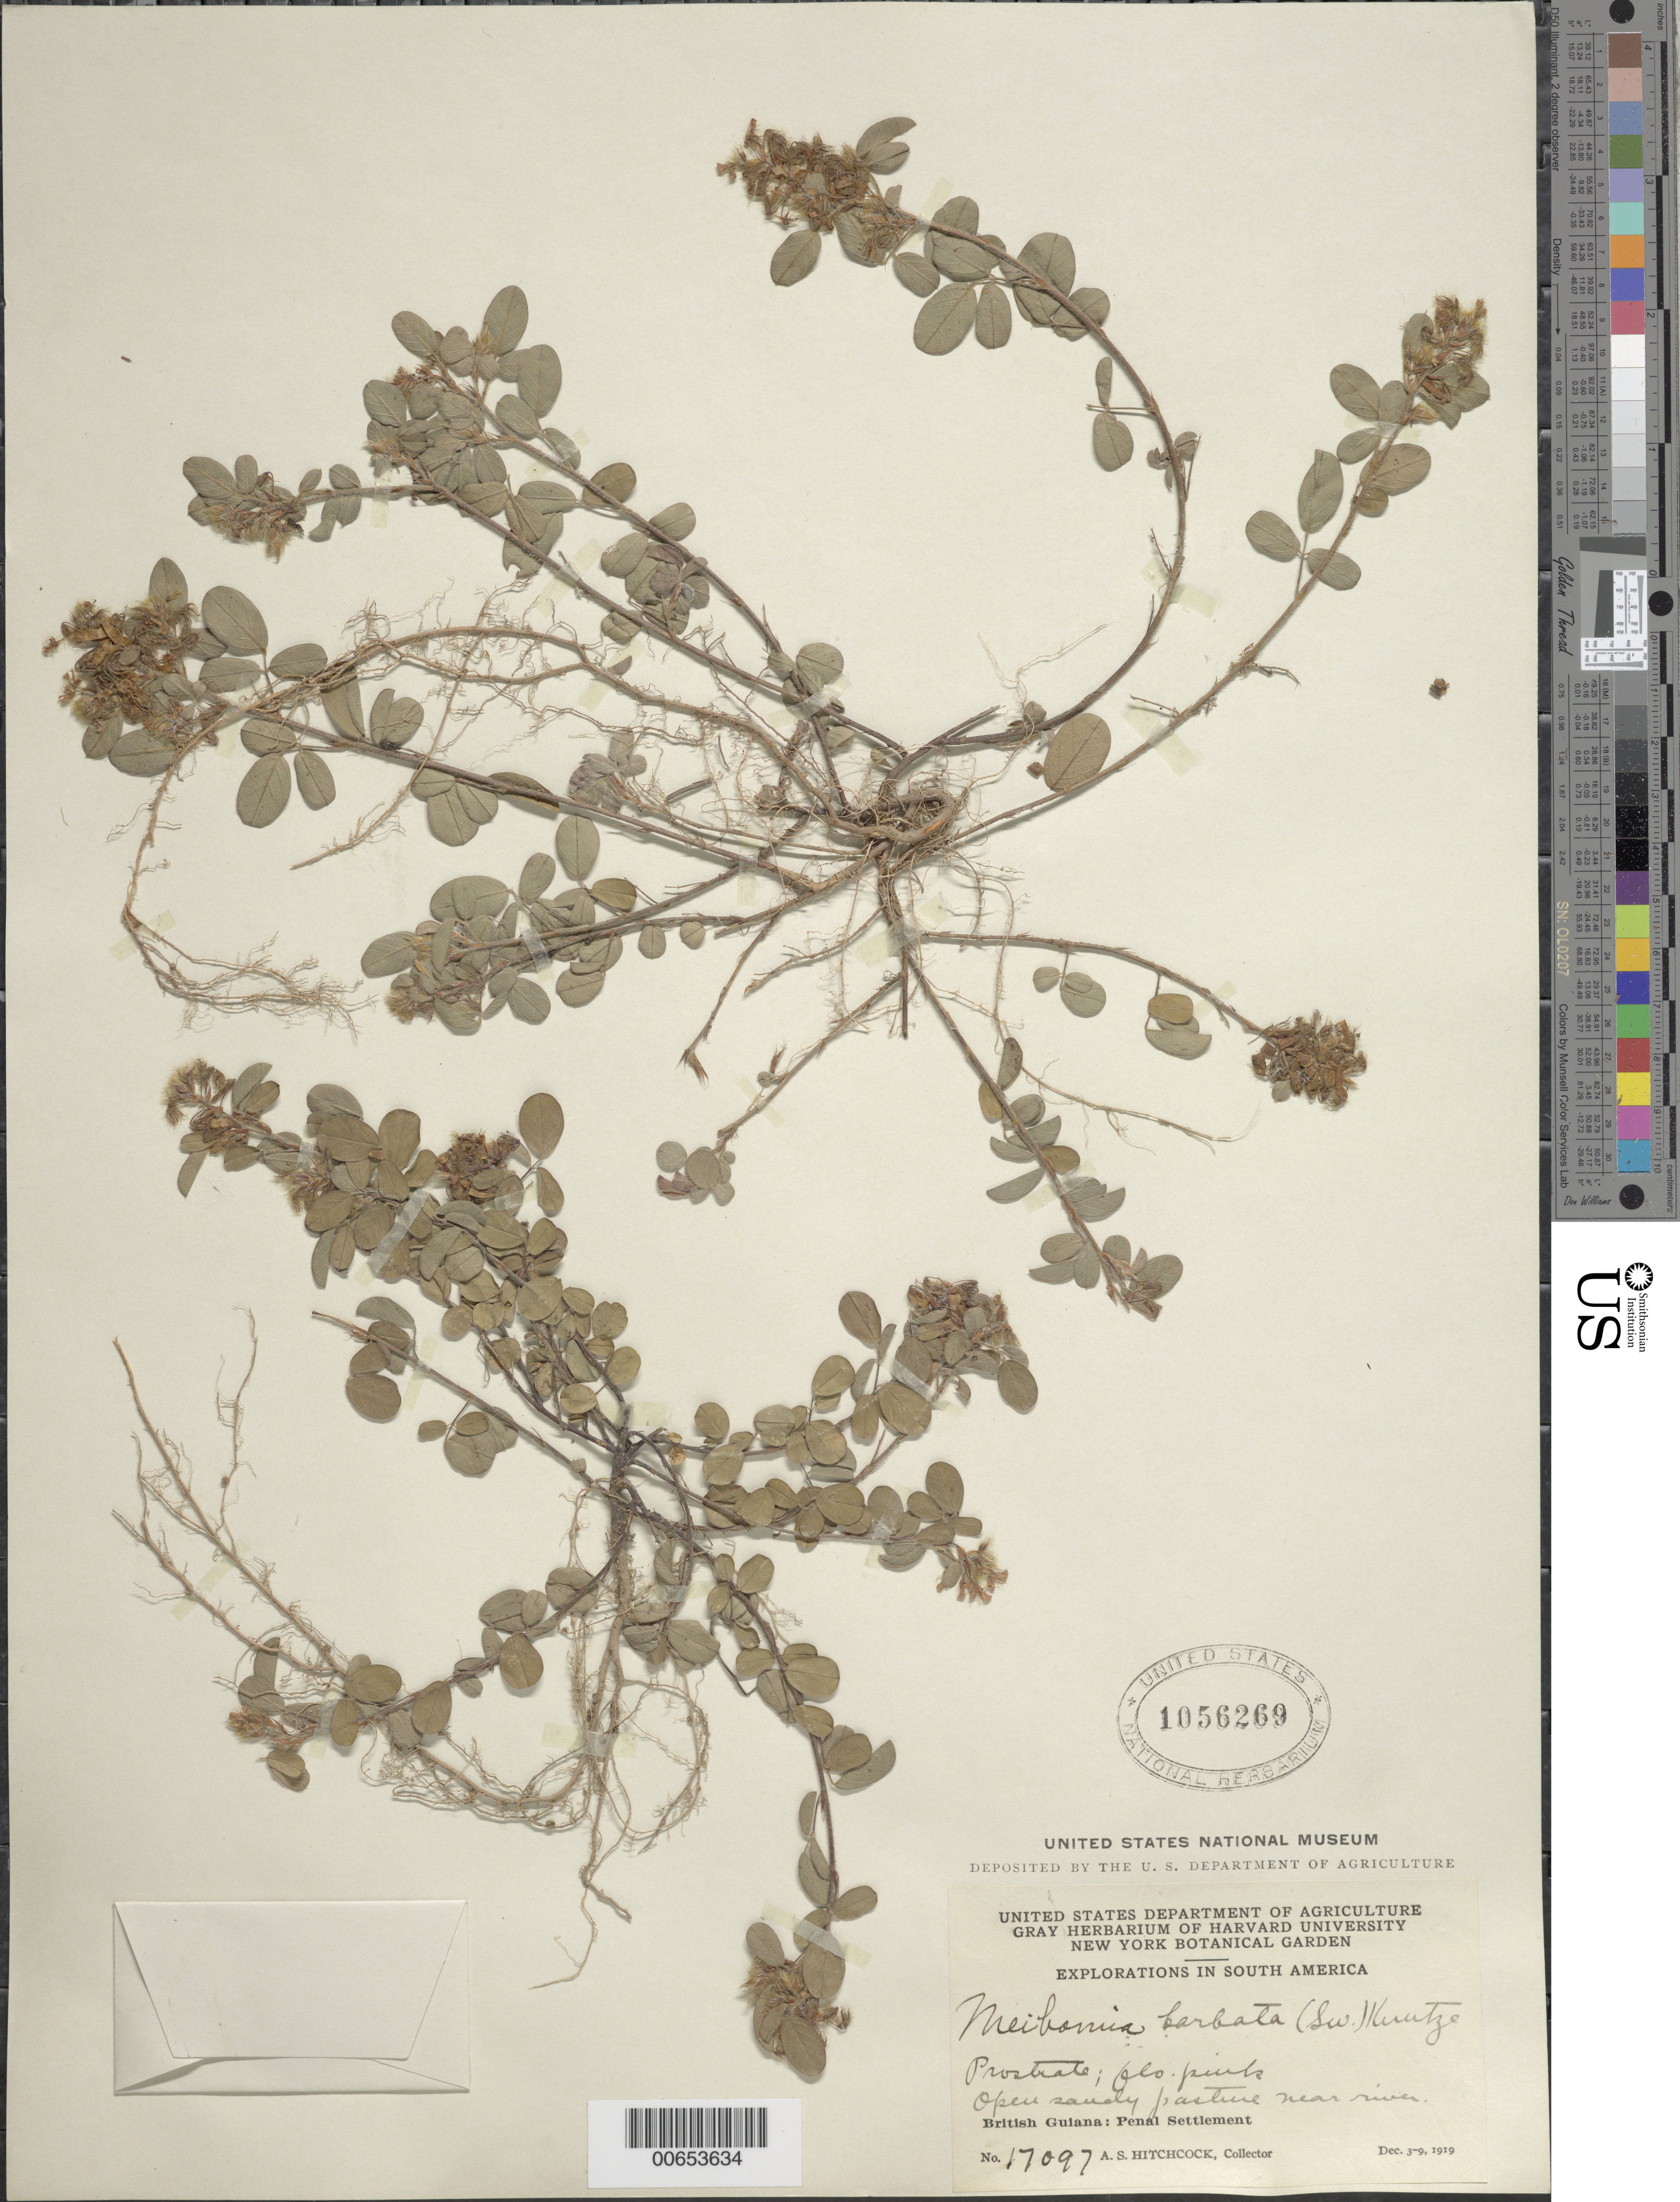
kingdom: Plantae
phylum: Tracheophyta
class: Magnoliopsida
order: Fabales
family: Fabaceae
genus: Grona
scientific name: Grona barbata var. barbata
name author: (L.) H. Ohashi & K. Ohashi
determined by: Strong, Mark T., (BOT), Smithsonian Institution - National Museum of Natural History (UNITED STATES)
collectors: A. S. Hitchcock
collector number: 17097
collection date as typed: Dec. 3-9, 1919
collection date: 1919-12-03/1919-12-09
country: Guyana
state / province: Cuyuni-Mazaruni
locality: Penal Settlement, on W side of Essequibo River, near mouth of Mazaruni River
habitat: Open sandy pasture near river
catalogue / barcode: US 1056269